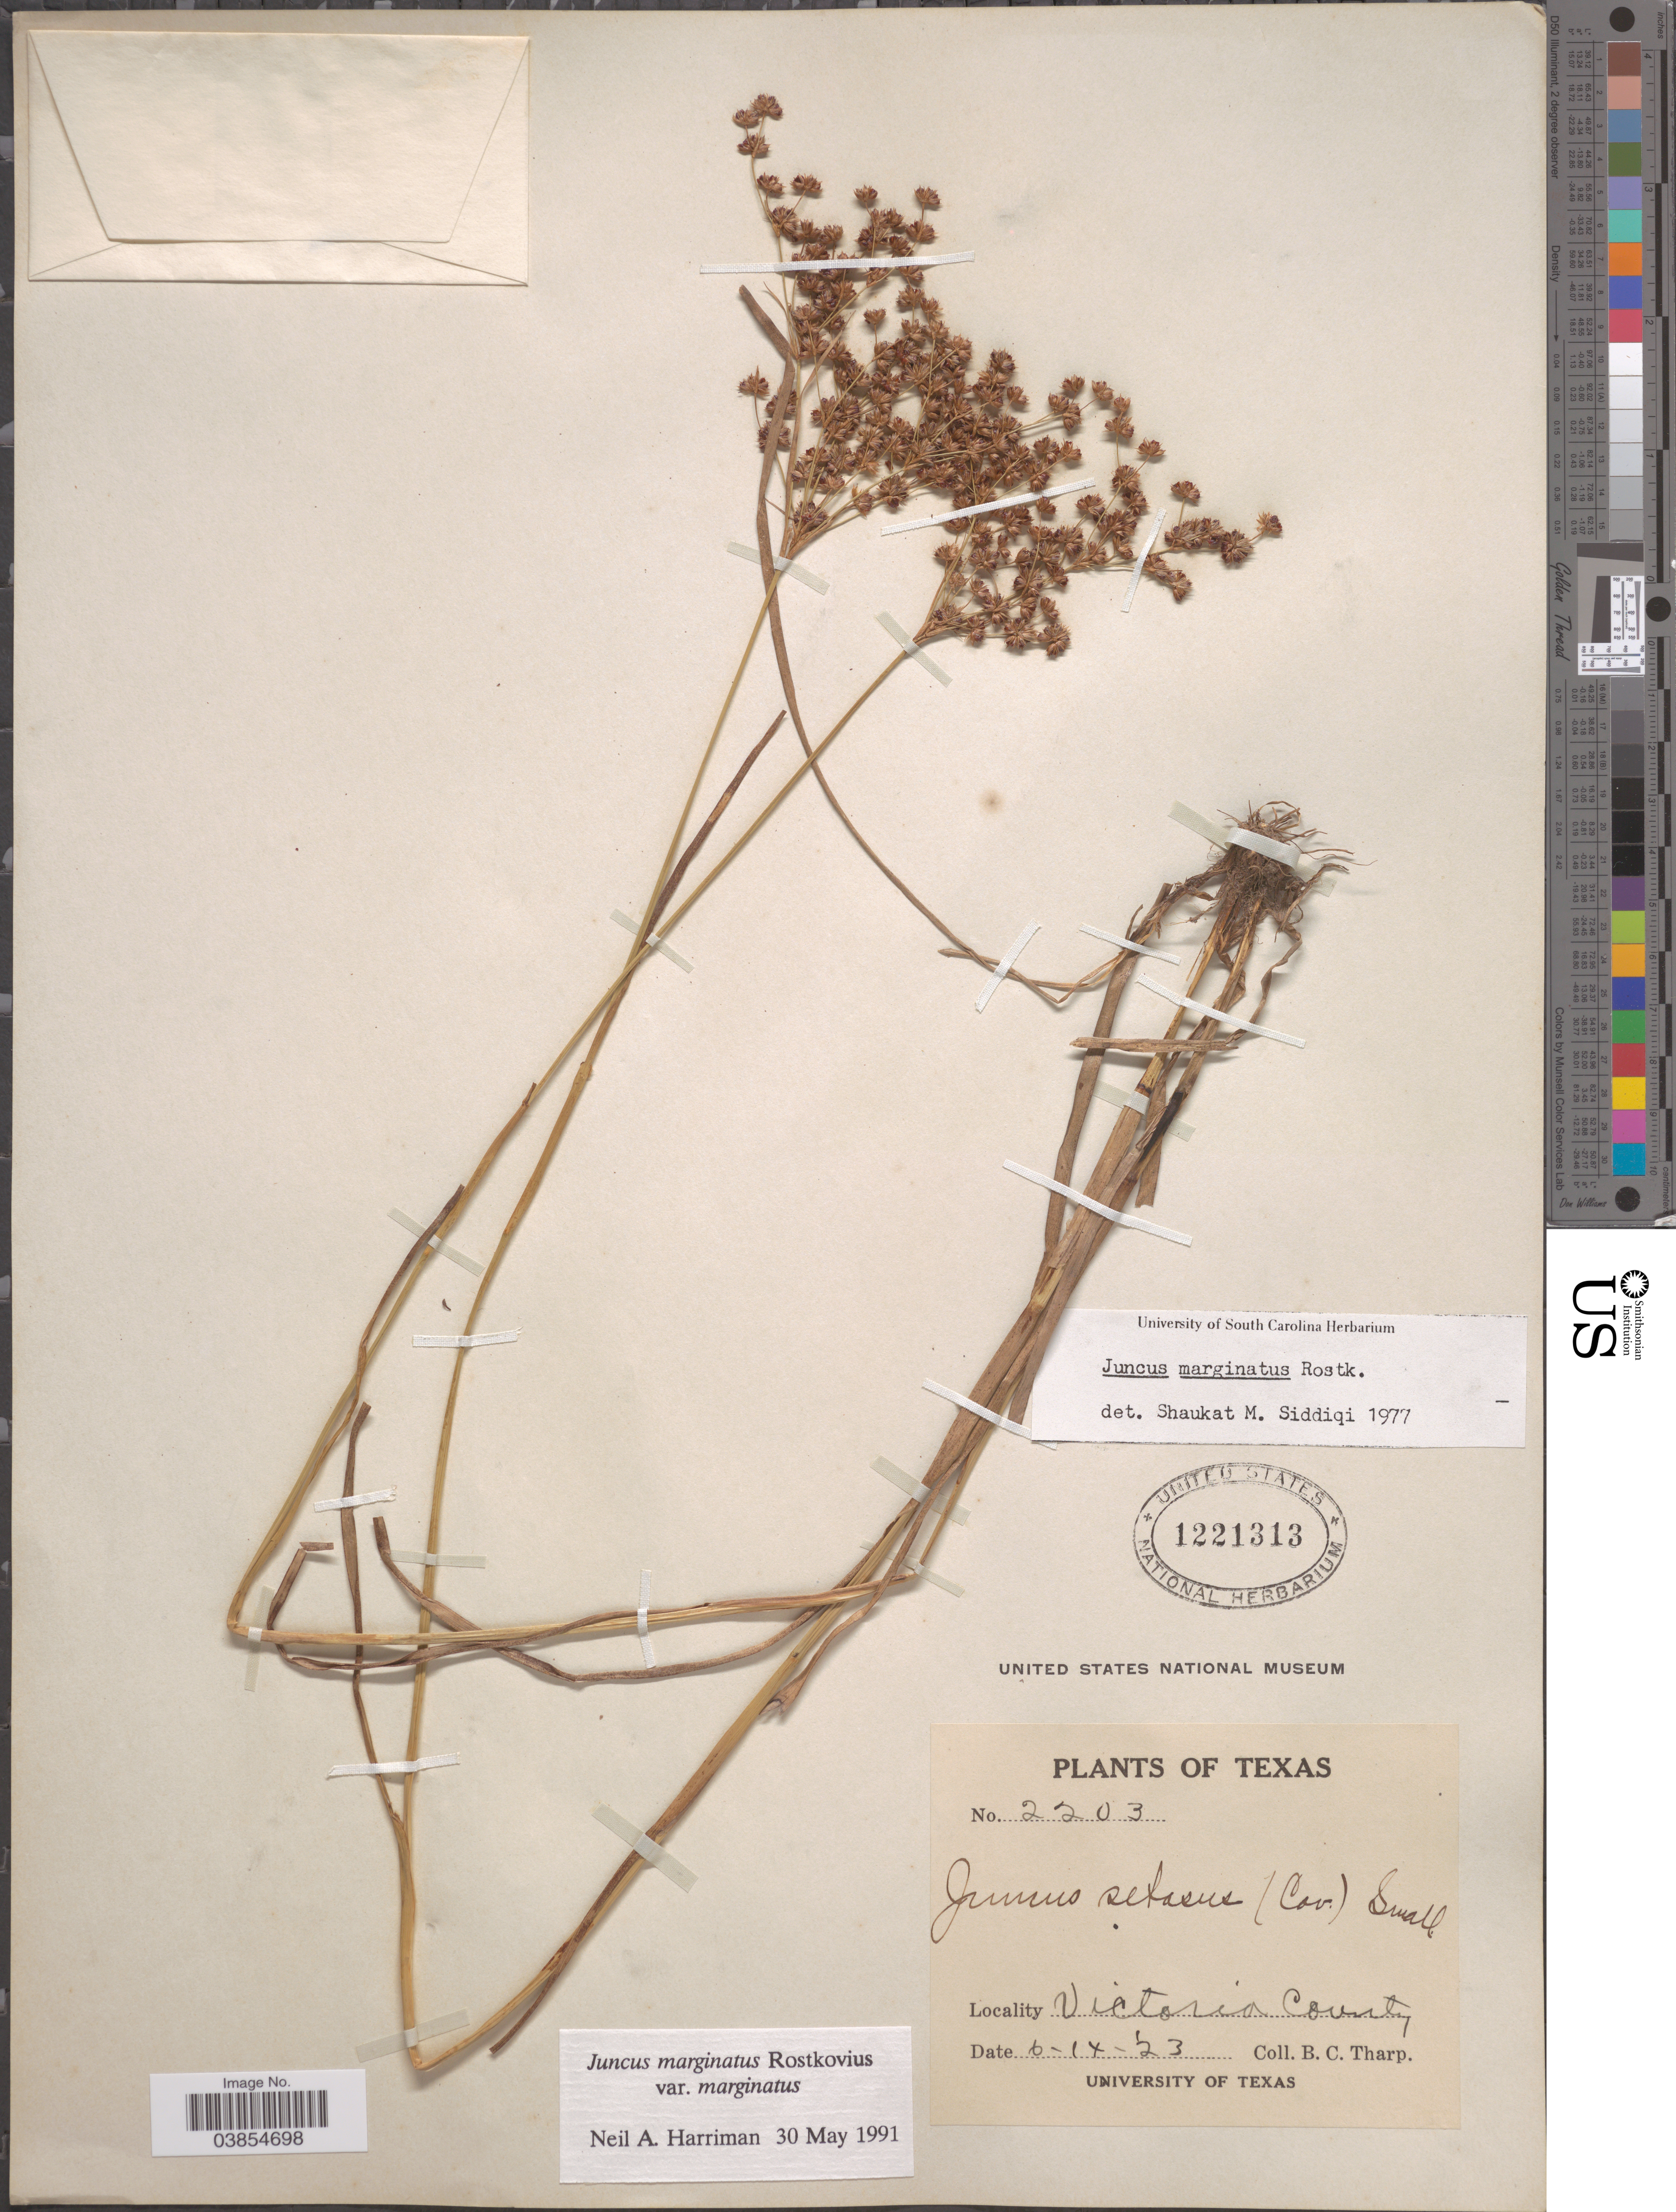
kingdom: Plantae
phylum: Tracheophyta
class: Liliopsida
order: Poales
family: Juncaceae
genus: Juncus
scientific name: Juncus marginatus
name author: Rostk.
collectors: B. C. Tharp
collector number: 2203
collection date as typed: Transcribed d/m/y: 14/6/23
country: United States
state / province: Texas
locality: Victoria County.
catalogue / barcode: US 1221313